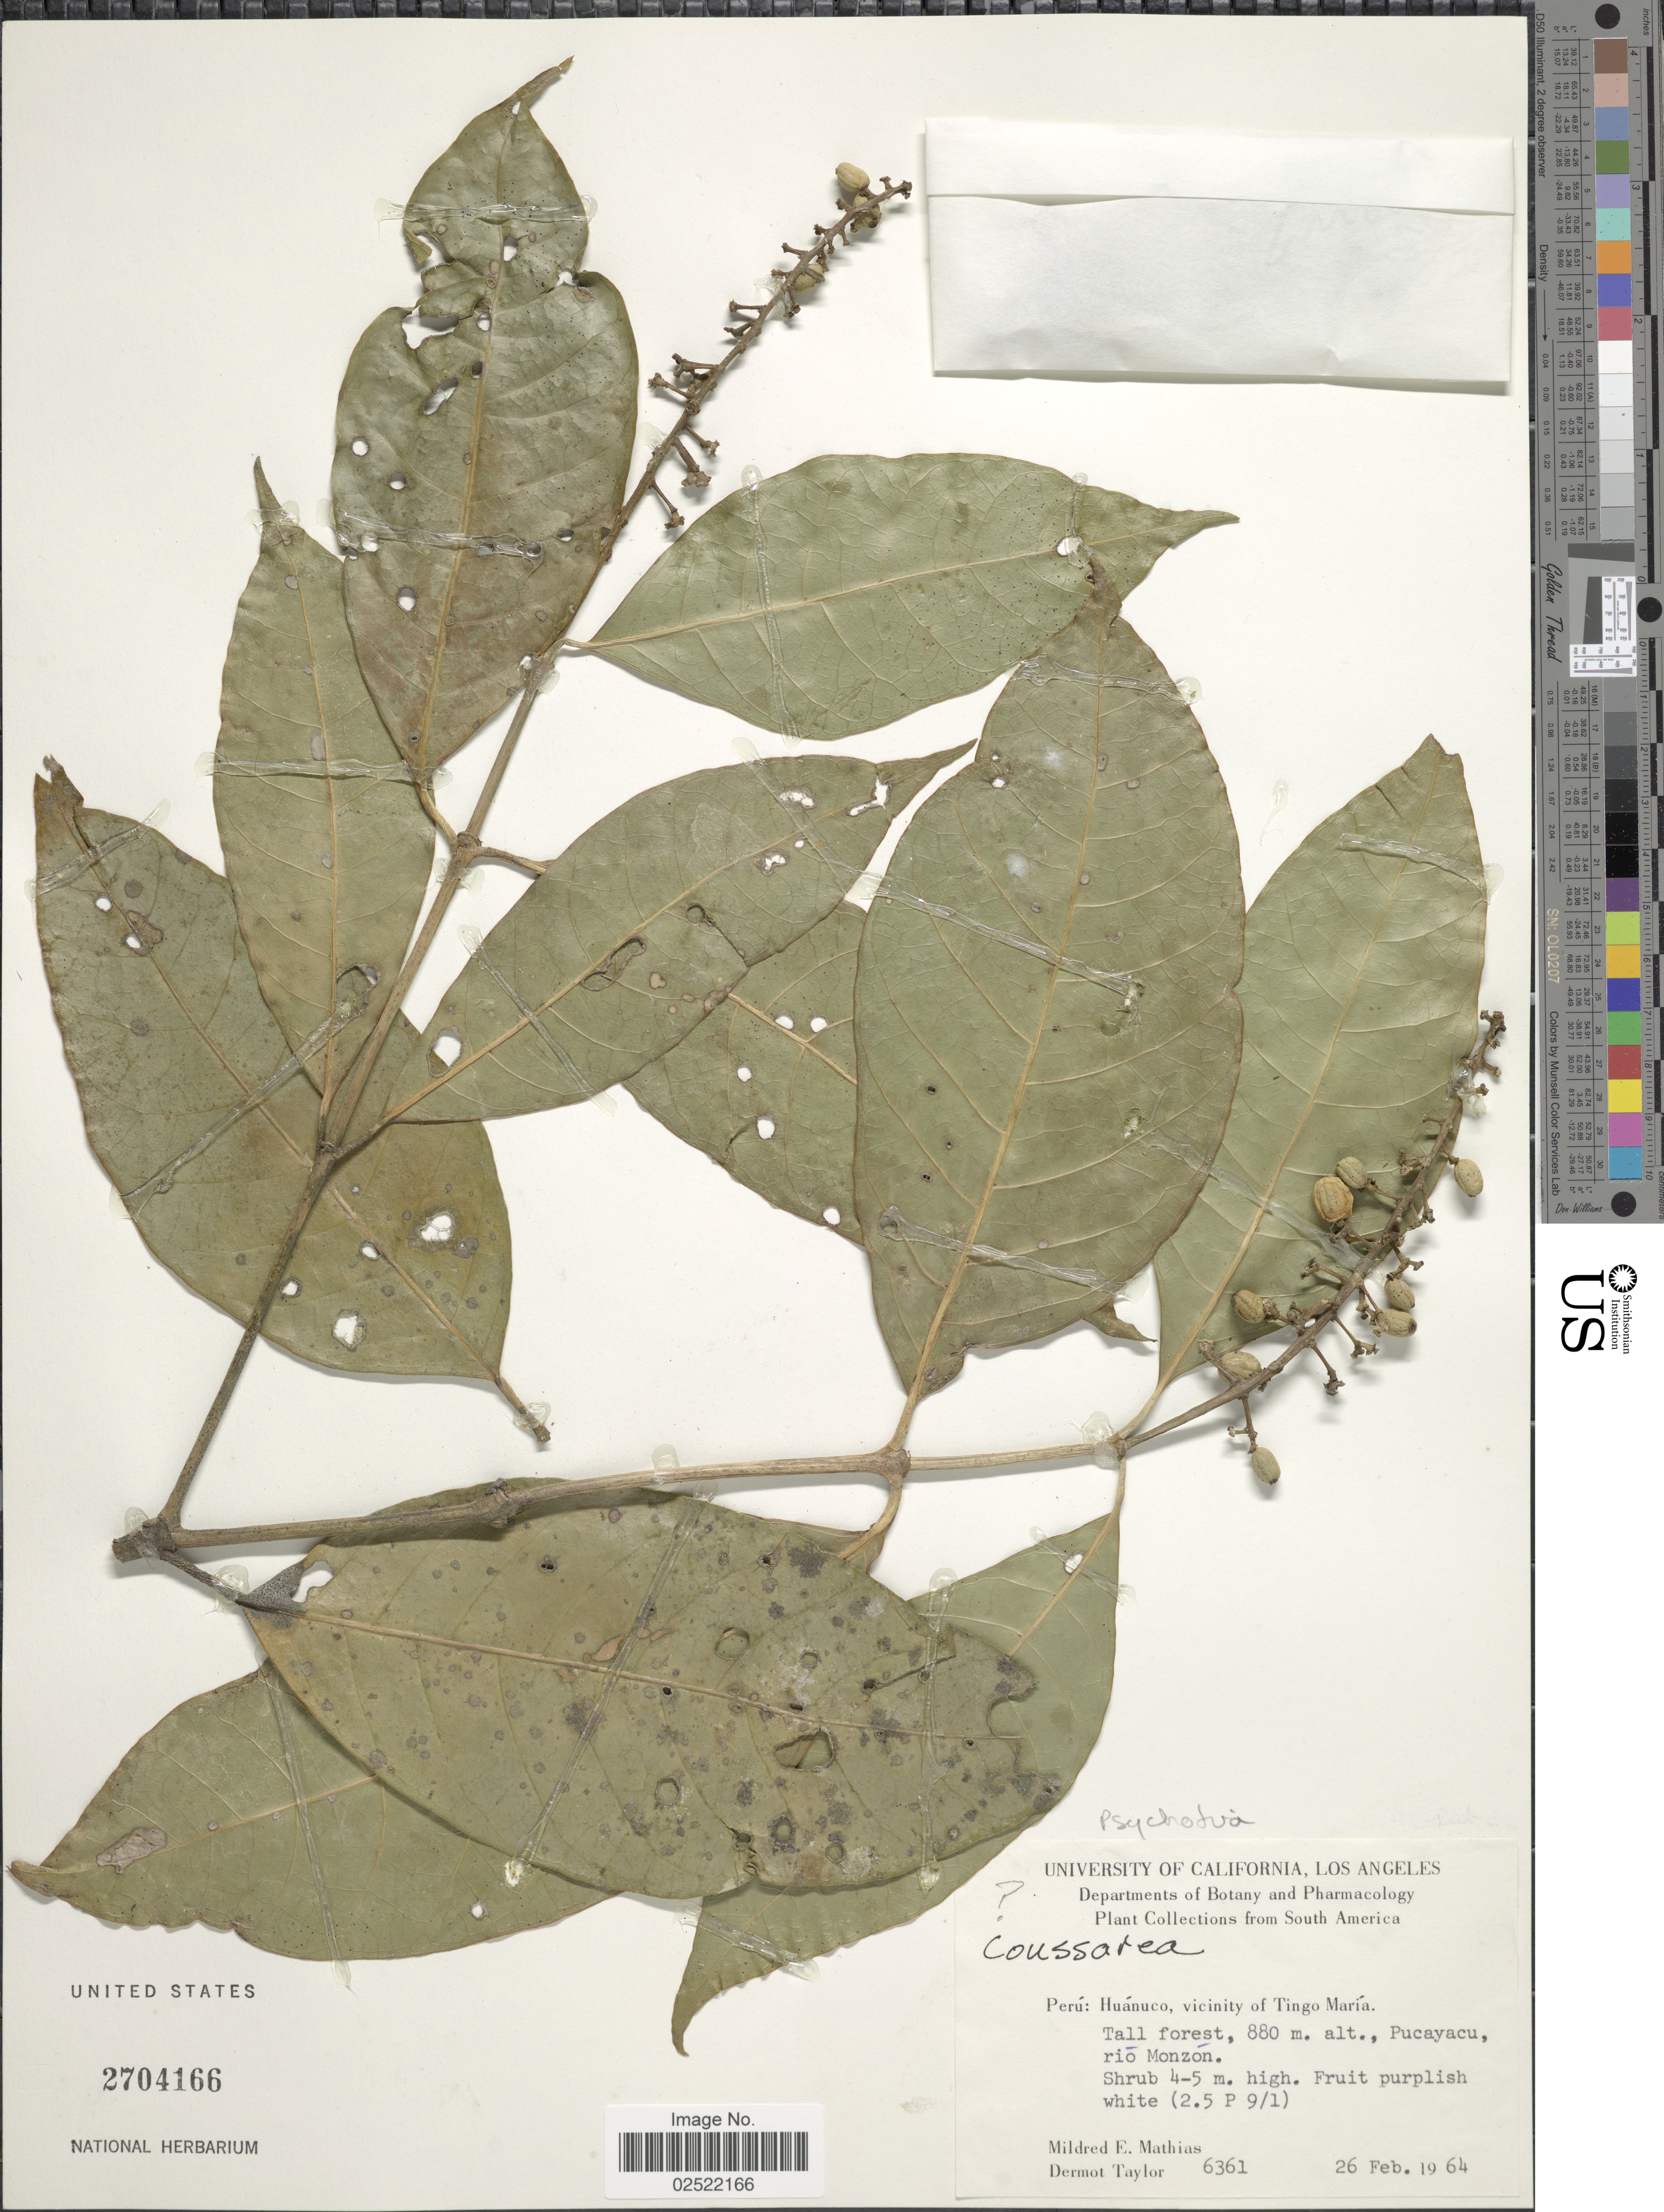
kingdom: Plantae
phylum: Tracheophyta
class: Magnoliopsida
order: Gentianales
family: Rubiaceae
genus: Psychotria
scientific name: Psychotria sp.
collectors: M. E. Mathias & D. Taylor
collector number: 6361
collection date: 1964-02-26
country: Peru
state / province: Huánuco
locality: Peru: Huanuco, vicinity of Tingo Maria. Pucayacu, rio Monzon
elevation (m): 880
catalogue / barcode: US 2704166